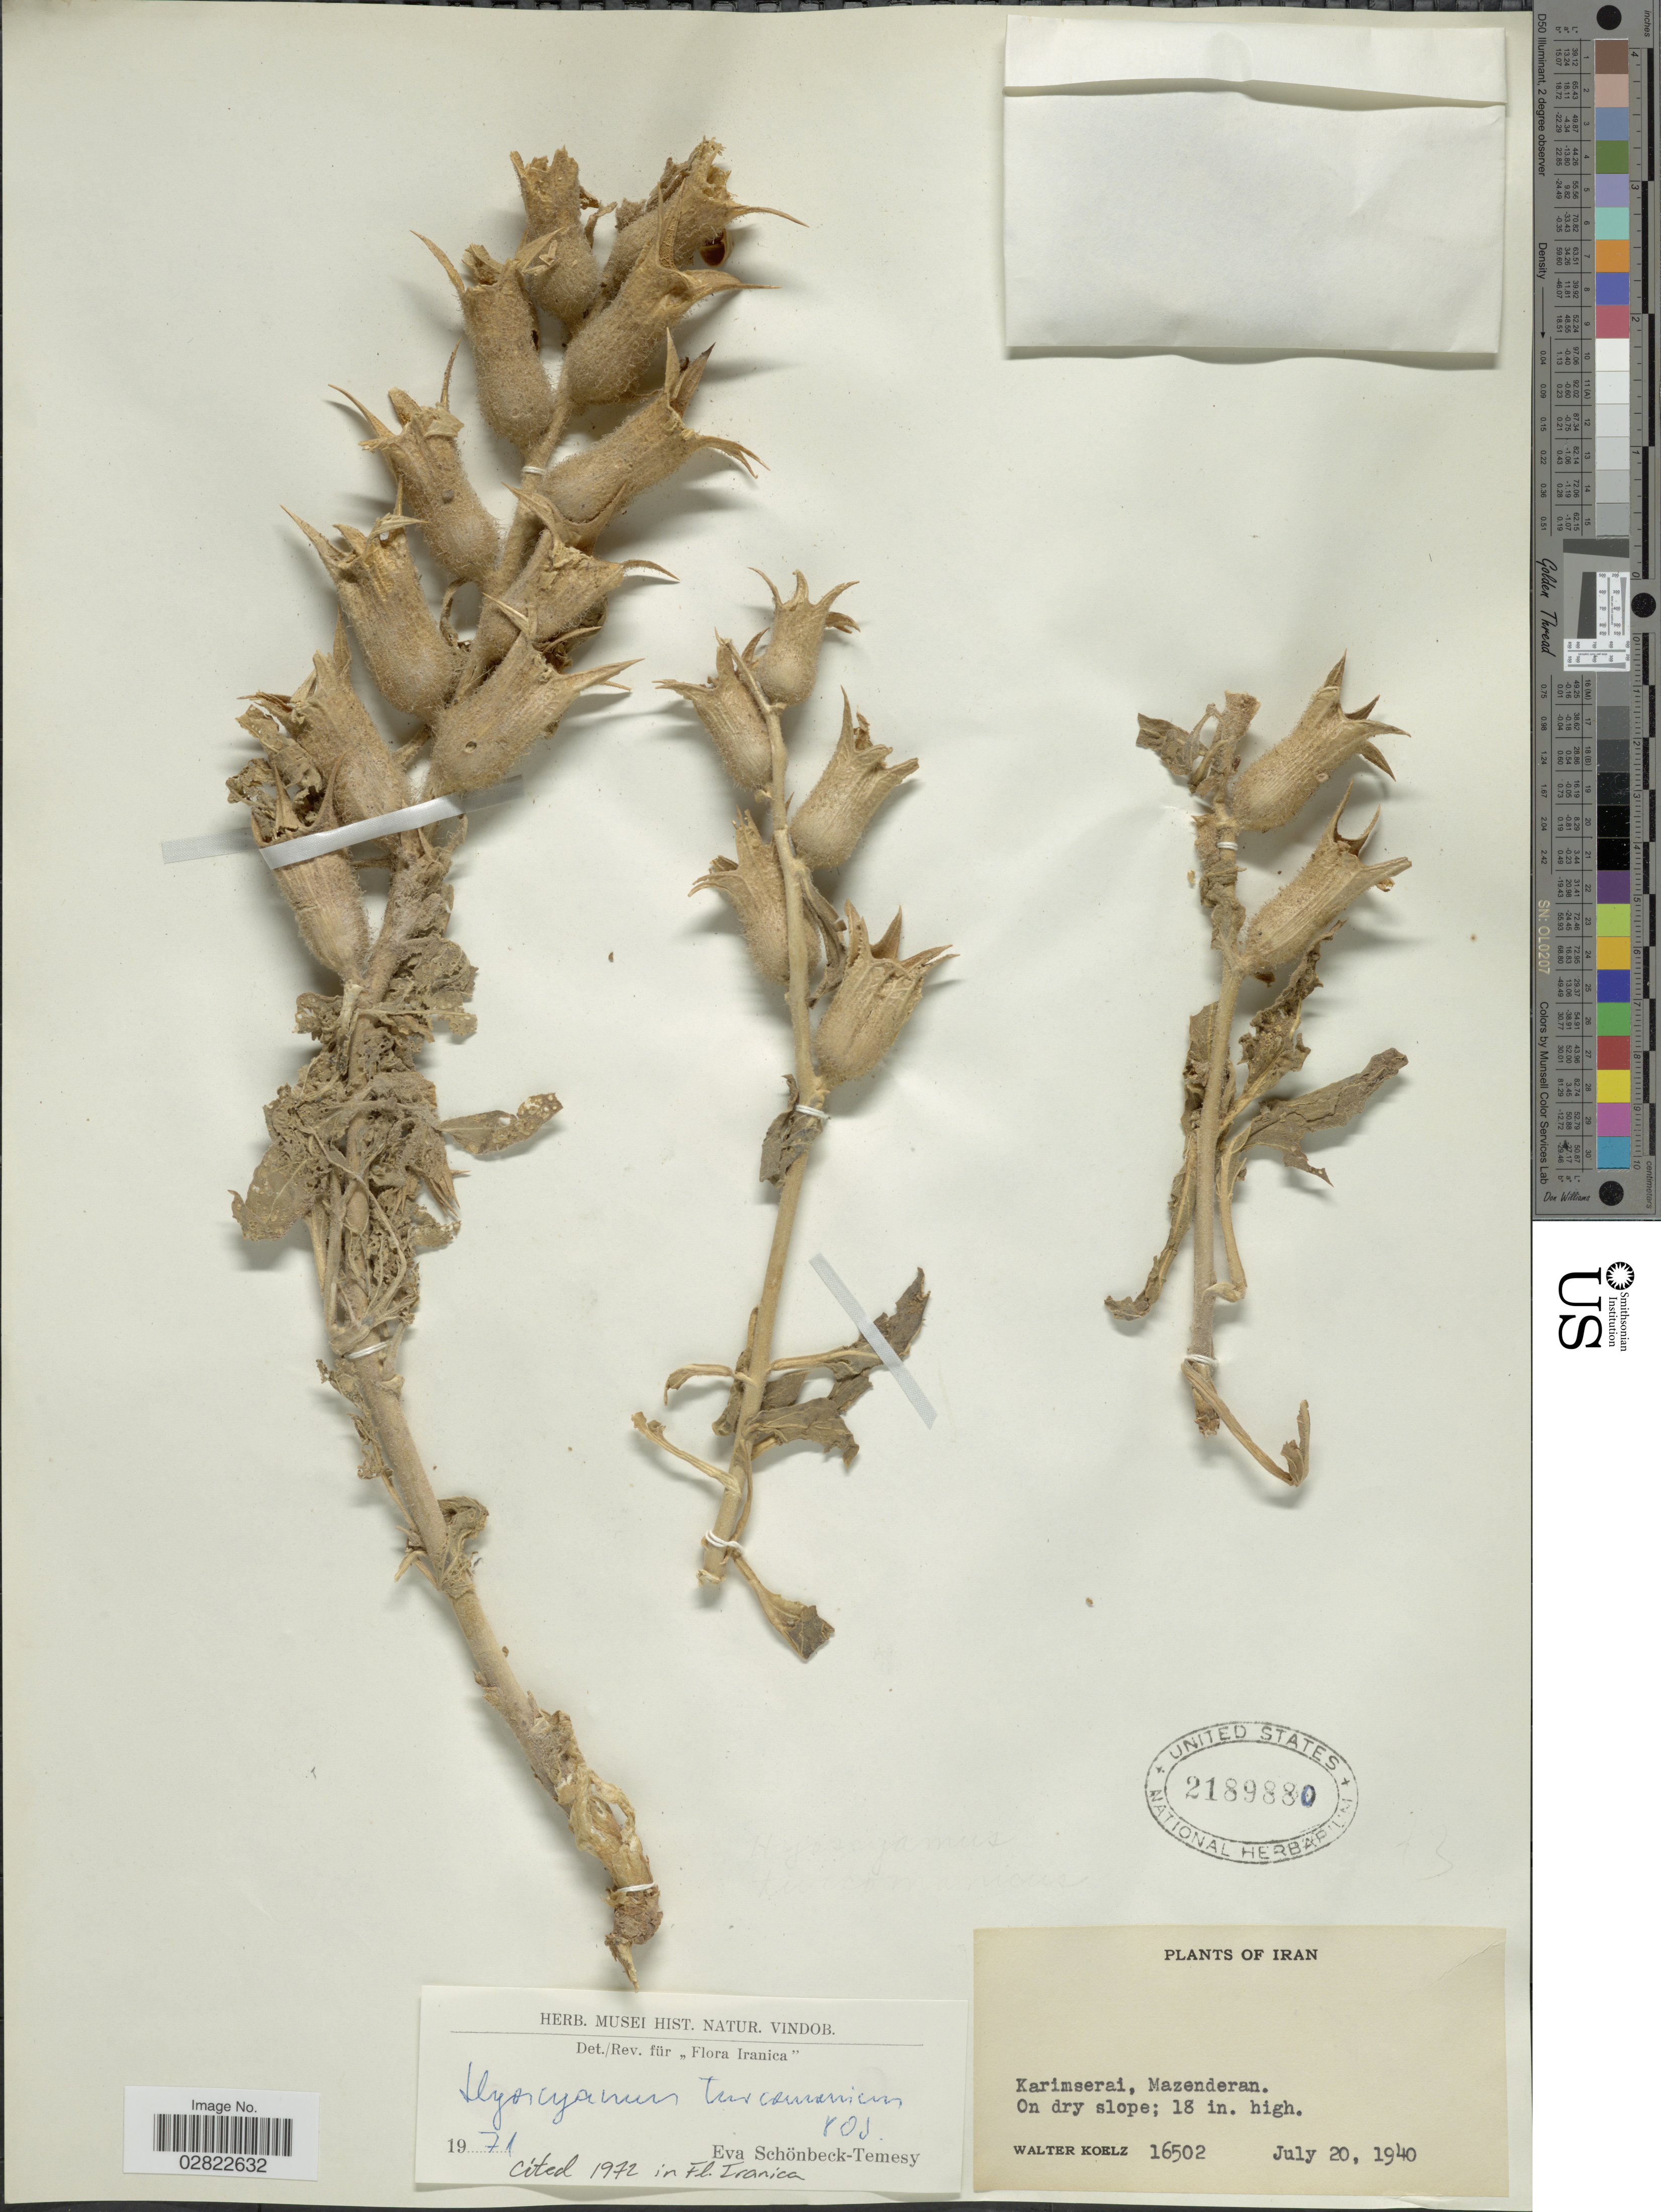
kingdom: Plantae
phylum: Tracheophyta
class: Magnoliopsida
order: Solanales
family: Solanaceae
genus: Hyoscyamus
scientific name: Hyoscyamus turcomanicus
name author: Pojark.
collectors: W. N. Koelz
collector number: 16502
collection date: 1940-07-20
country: Iran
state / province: Mazandaran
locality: Karimserai, Mazenderan.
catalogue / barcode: US 2189880